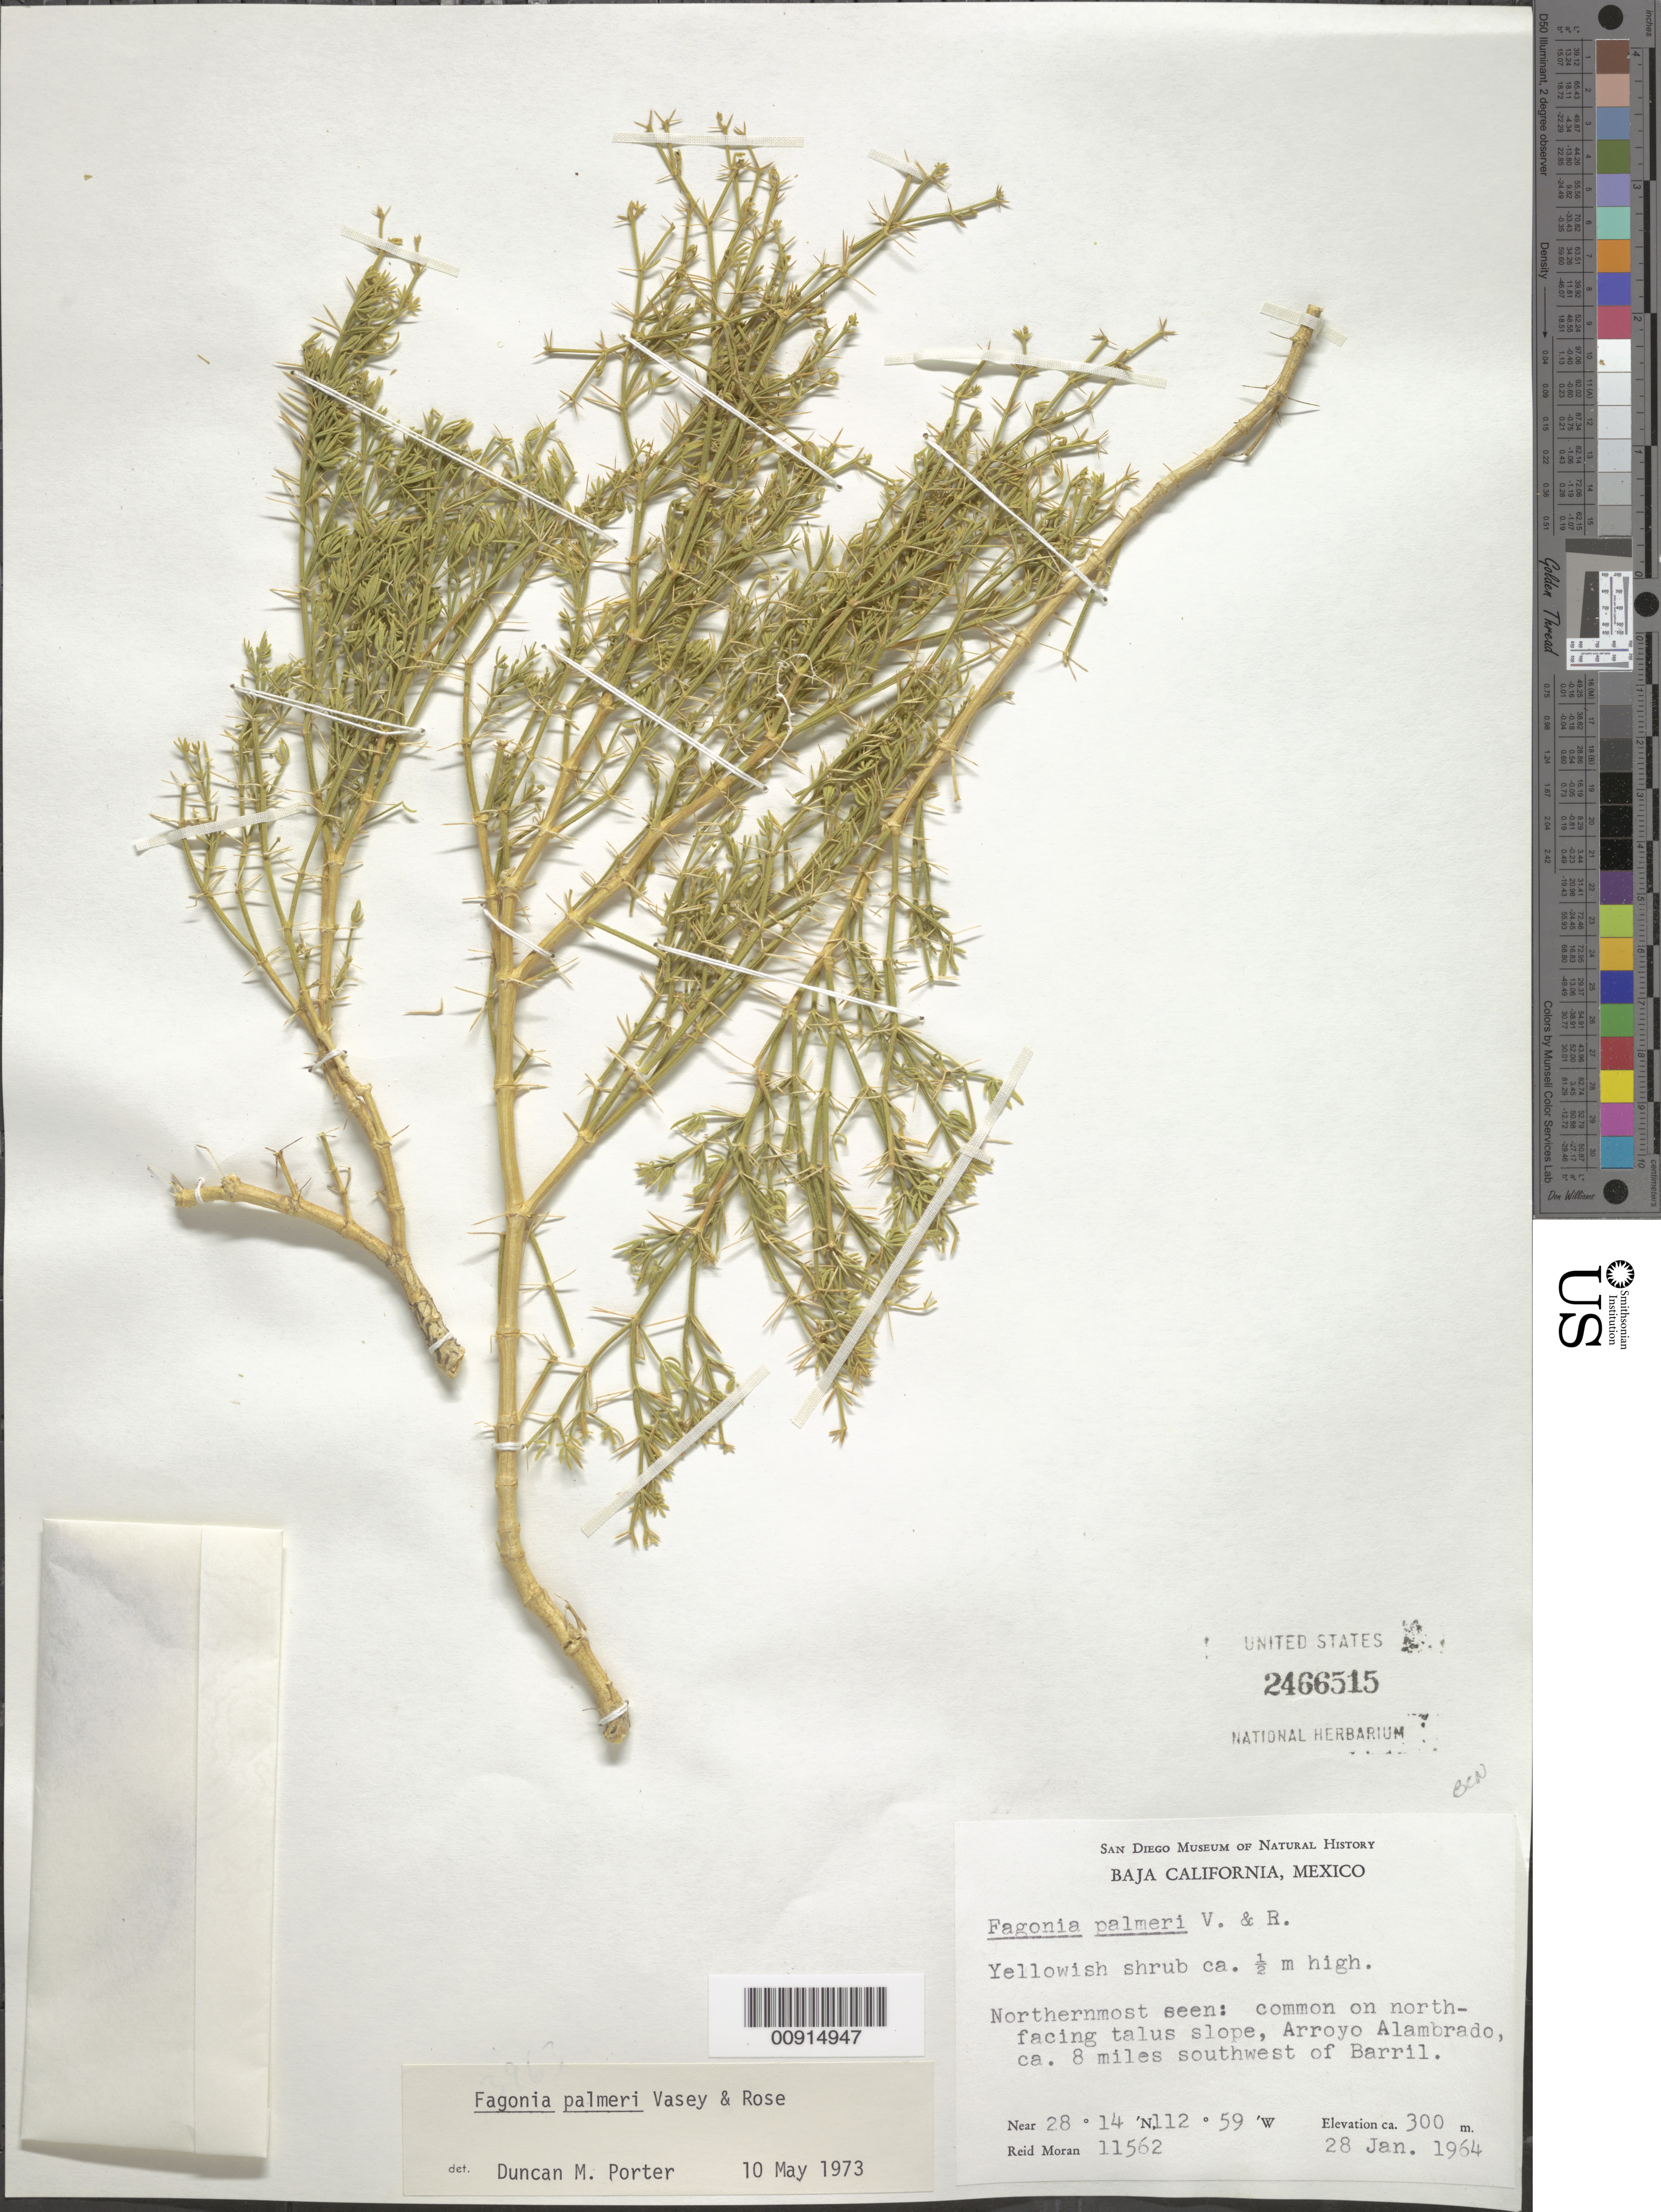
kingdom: Plantae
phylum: Tracheophyta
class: Magnoliopsida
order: Zygophyllales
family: Zygophyllaceae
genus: Fagonia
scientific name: Fagonia palmeri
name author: Vasey & Rose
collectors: R. V. Moran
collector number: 11562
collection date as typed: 28 Jan 1964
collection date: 1964-01-28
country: Mexico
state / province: Baja California Norte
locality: Baja California: Arroyo Alambrado ca. 8 miles southwest of Barril.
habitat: Common on north-facing talus slope.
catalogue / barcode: US 2466515